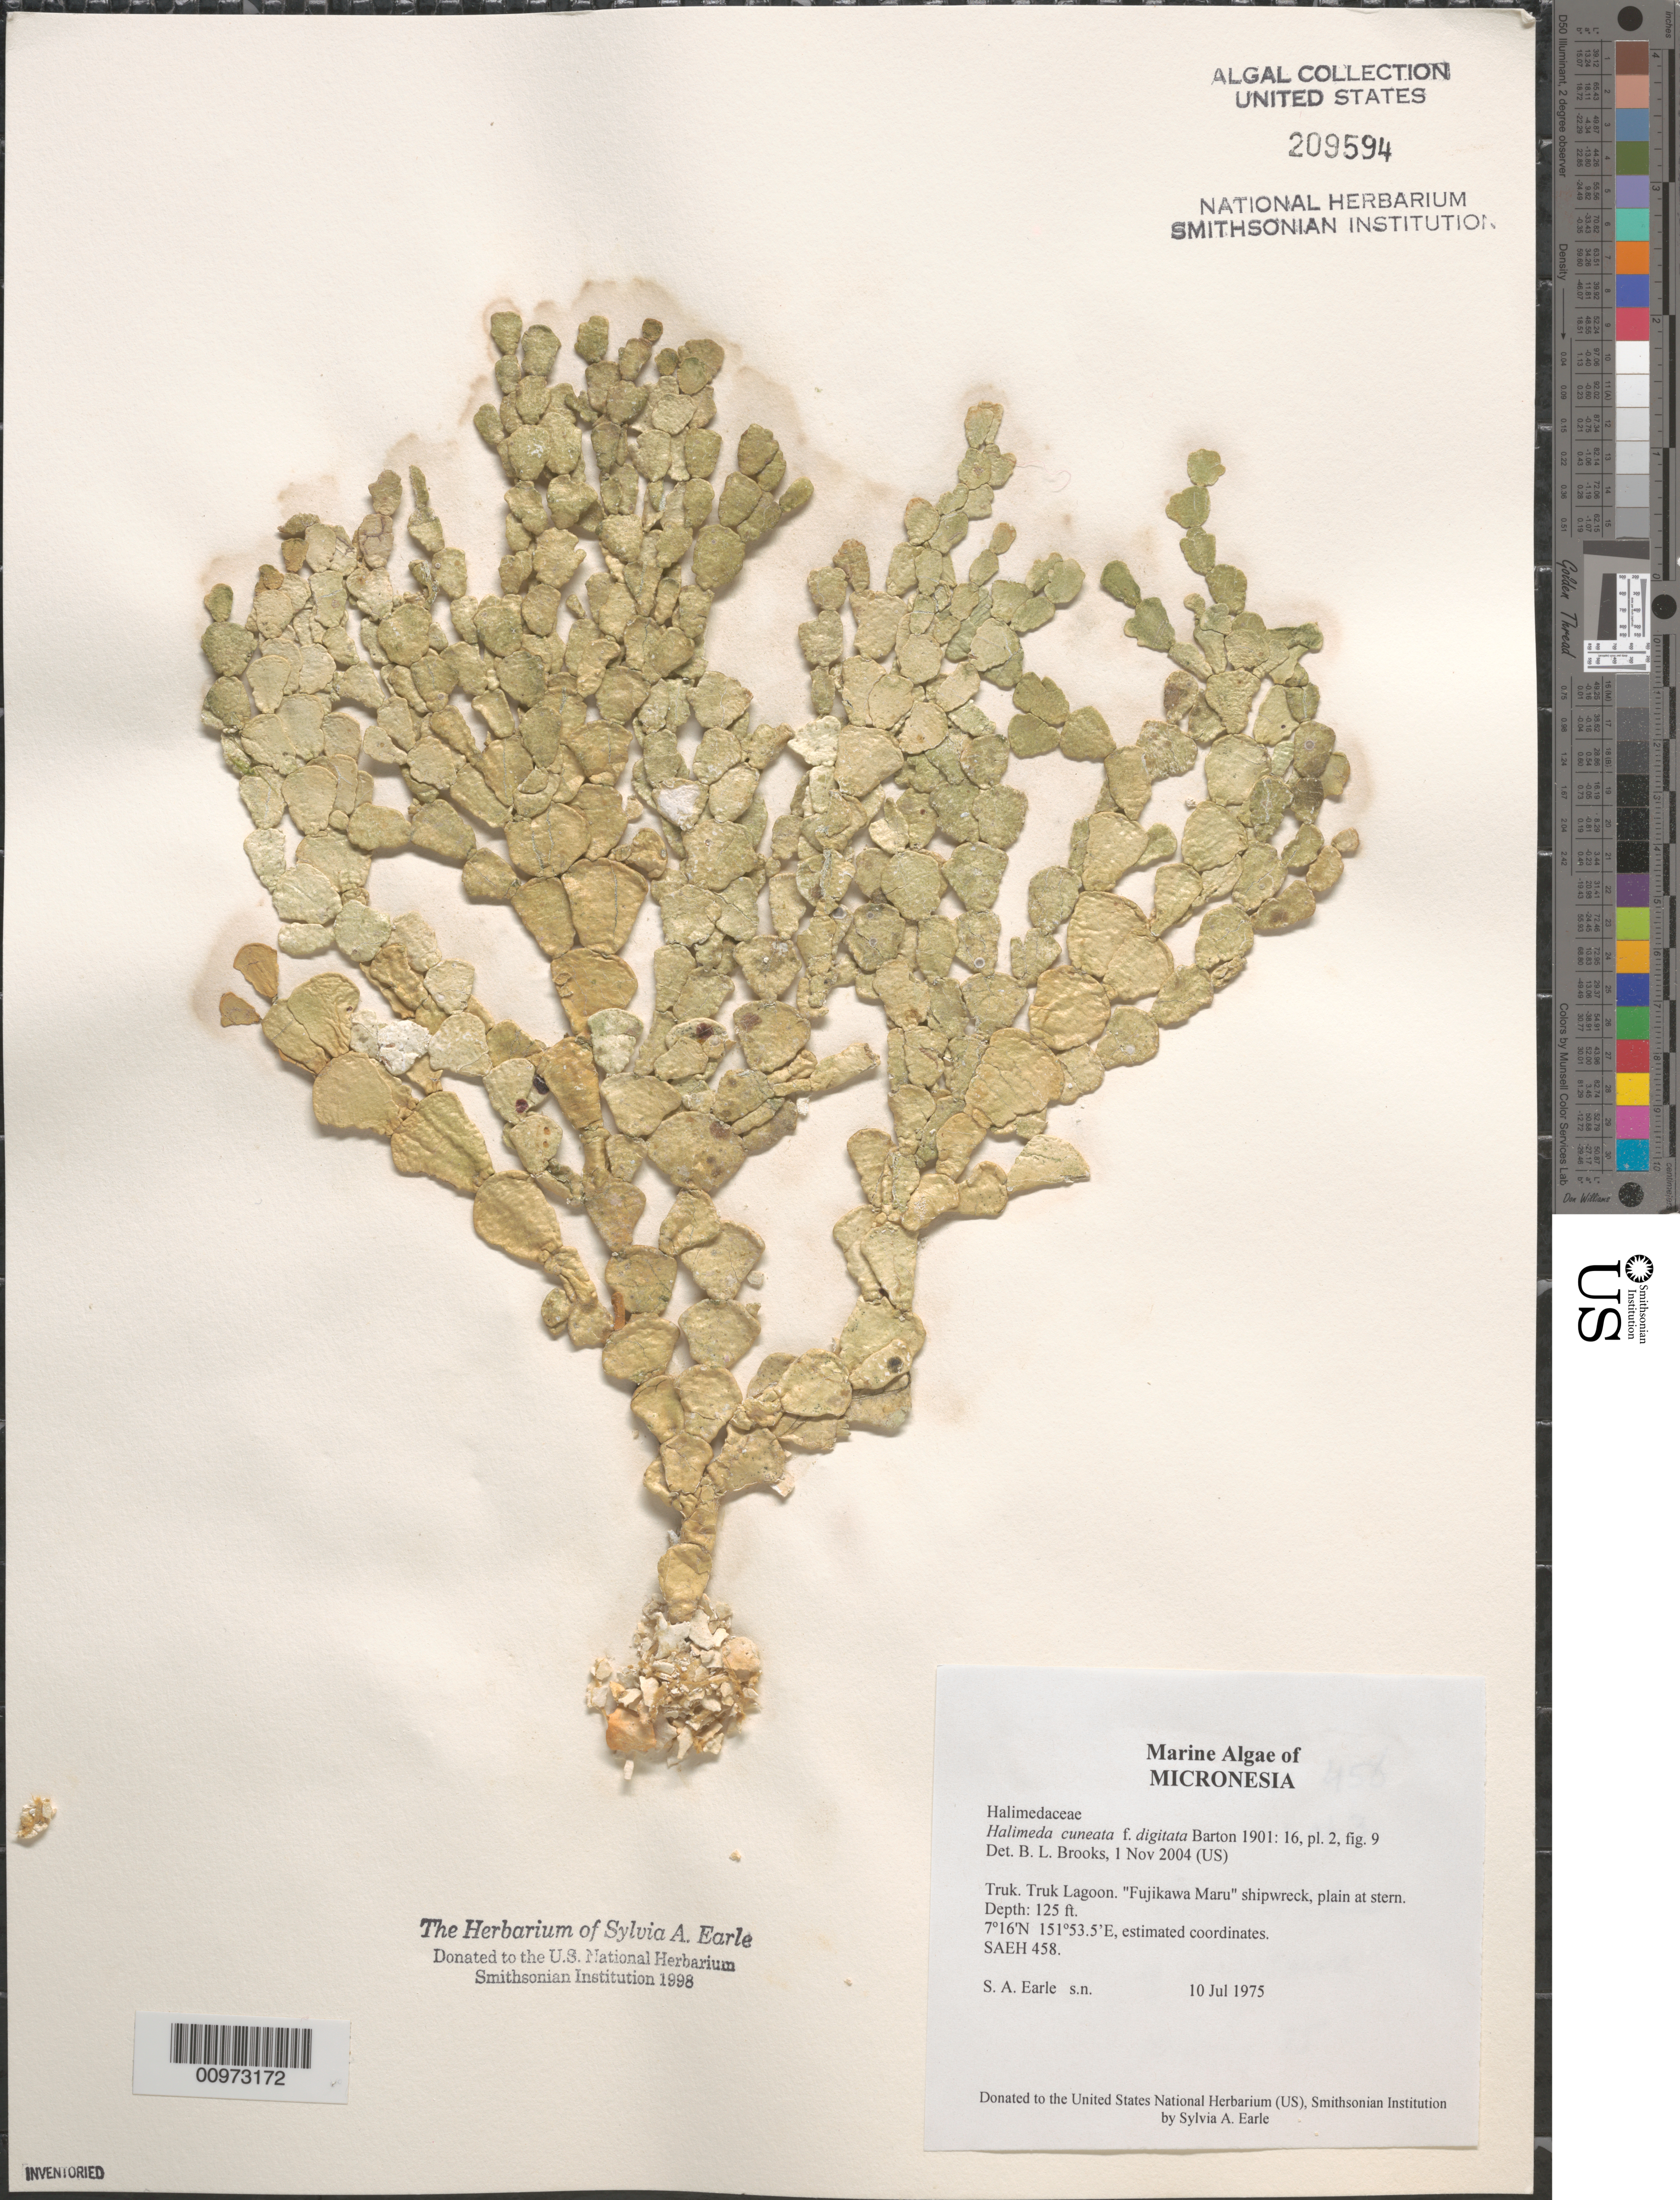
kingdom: Plantae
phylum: Chlorophyta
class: Ulvophyceae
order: Bryopsidales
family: Halimedaceae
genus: Halimeda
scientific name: Halimeda cuneata f. digitata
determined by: Brooks, B. L., (BOT), Smithsonian Institution - National Museum of Natural History (UNITED STATES)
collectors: S. A. Earle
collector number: SAEH 458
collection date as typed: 10 Jul 1975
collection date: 1975-07-10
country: Micronesia, Federated States of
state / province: Truk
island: Truk (Chuuk) Is.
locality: Chuuk Lagoon (Truk Lagoon), Fujikawa Maru shipwreck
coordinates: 7 16'N, 151 53.5'E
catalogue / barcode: US 209594